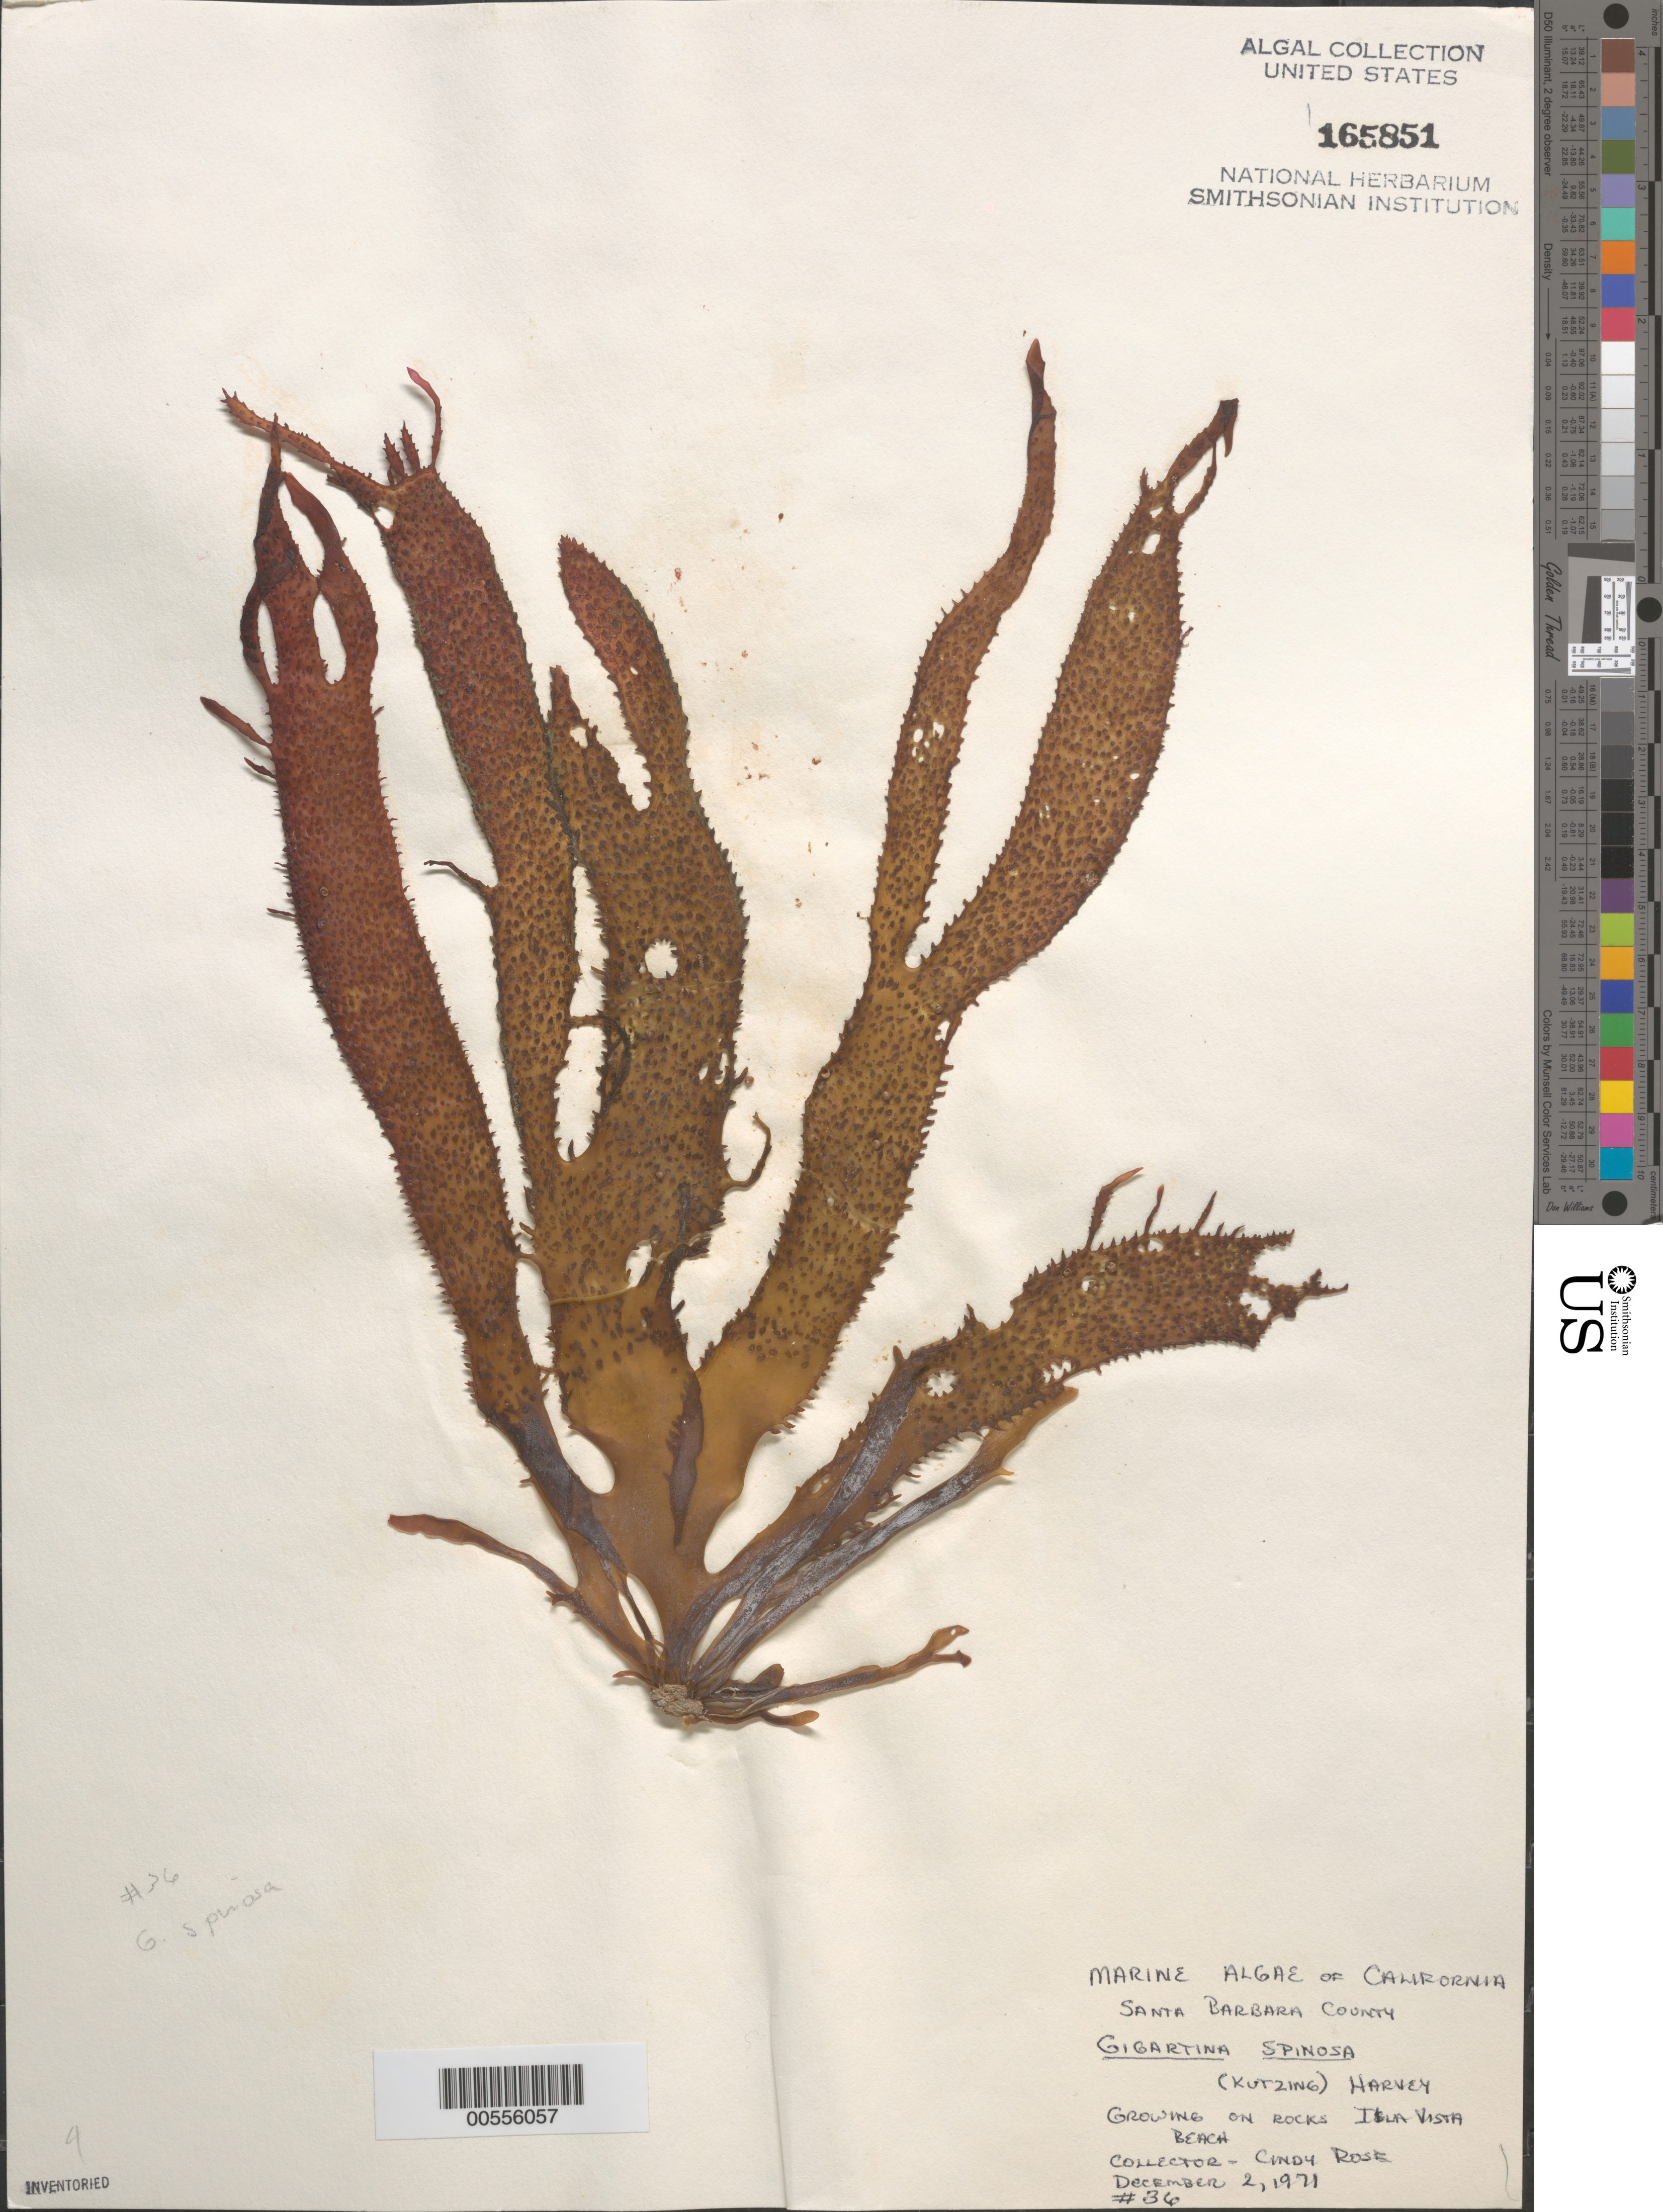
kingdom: Plantae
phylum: Rhodophyta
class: Florideophyceae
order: Gigartinales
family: Gigartinaceae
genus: Chondracanthus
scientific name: Chondracanthus spinosus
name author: (Kütz.) Guiry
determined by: Algae name updating Project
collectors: C. Rose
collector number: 36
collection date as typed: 02 Dec 1971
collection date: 1971-12-02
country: United States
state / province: California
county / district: Santa Barbara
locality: Isla Vista Beach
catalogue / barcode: US 165851